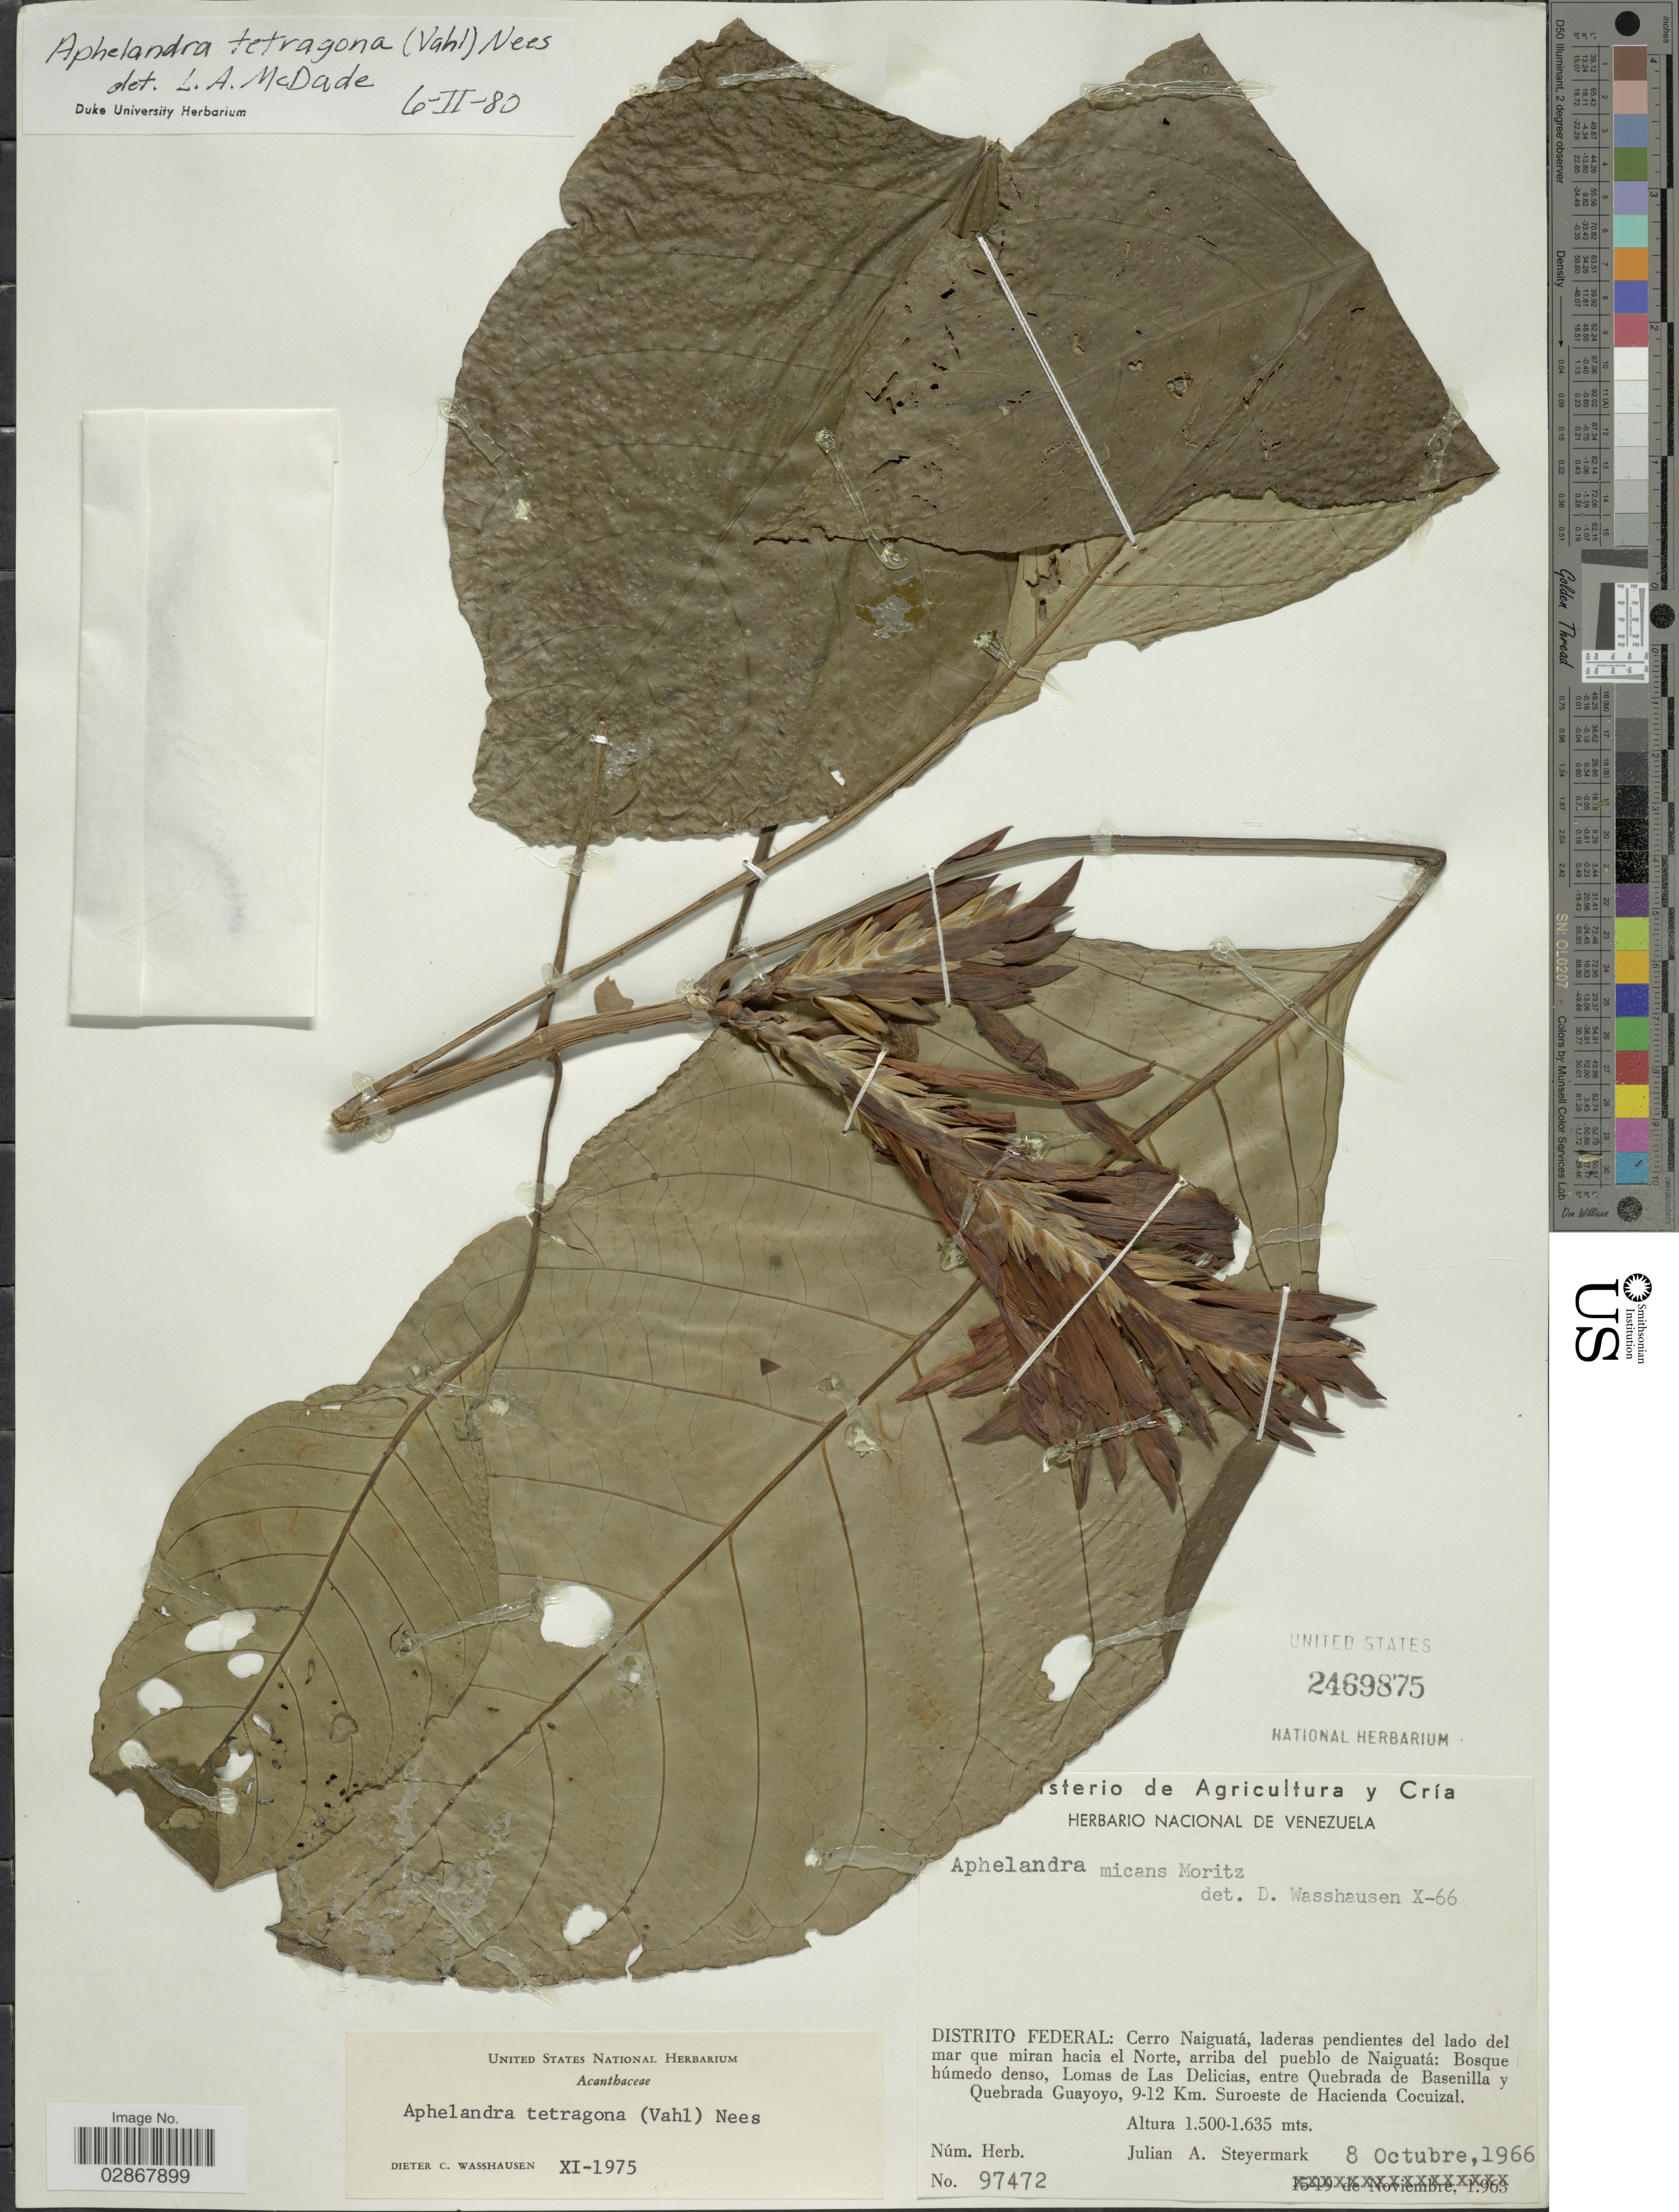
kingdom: Plantae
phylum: Tracheophyta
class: Magnoliopsida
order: Lamiales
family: Acanthaceae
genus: Aphelandra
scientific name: Aphelandra tetragona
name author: (Vahl) Nees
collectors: J. Steyermark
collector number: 97472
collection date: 1966-10-08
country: Venezuela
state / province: Distrito Federal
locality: Distrito Federal: Cerro Naiguatá, laderas pendientes del lado del mar que miran hacia el Norte, arriba del pueblo de Naiguatá. Lomas de Las Delicias, entre Quebrada de Basenilla y Quebrada Guayoyo, 9-12 km. Suroeste de Hacienda Cocuizal.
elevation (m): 1500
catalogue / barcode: US 2469875